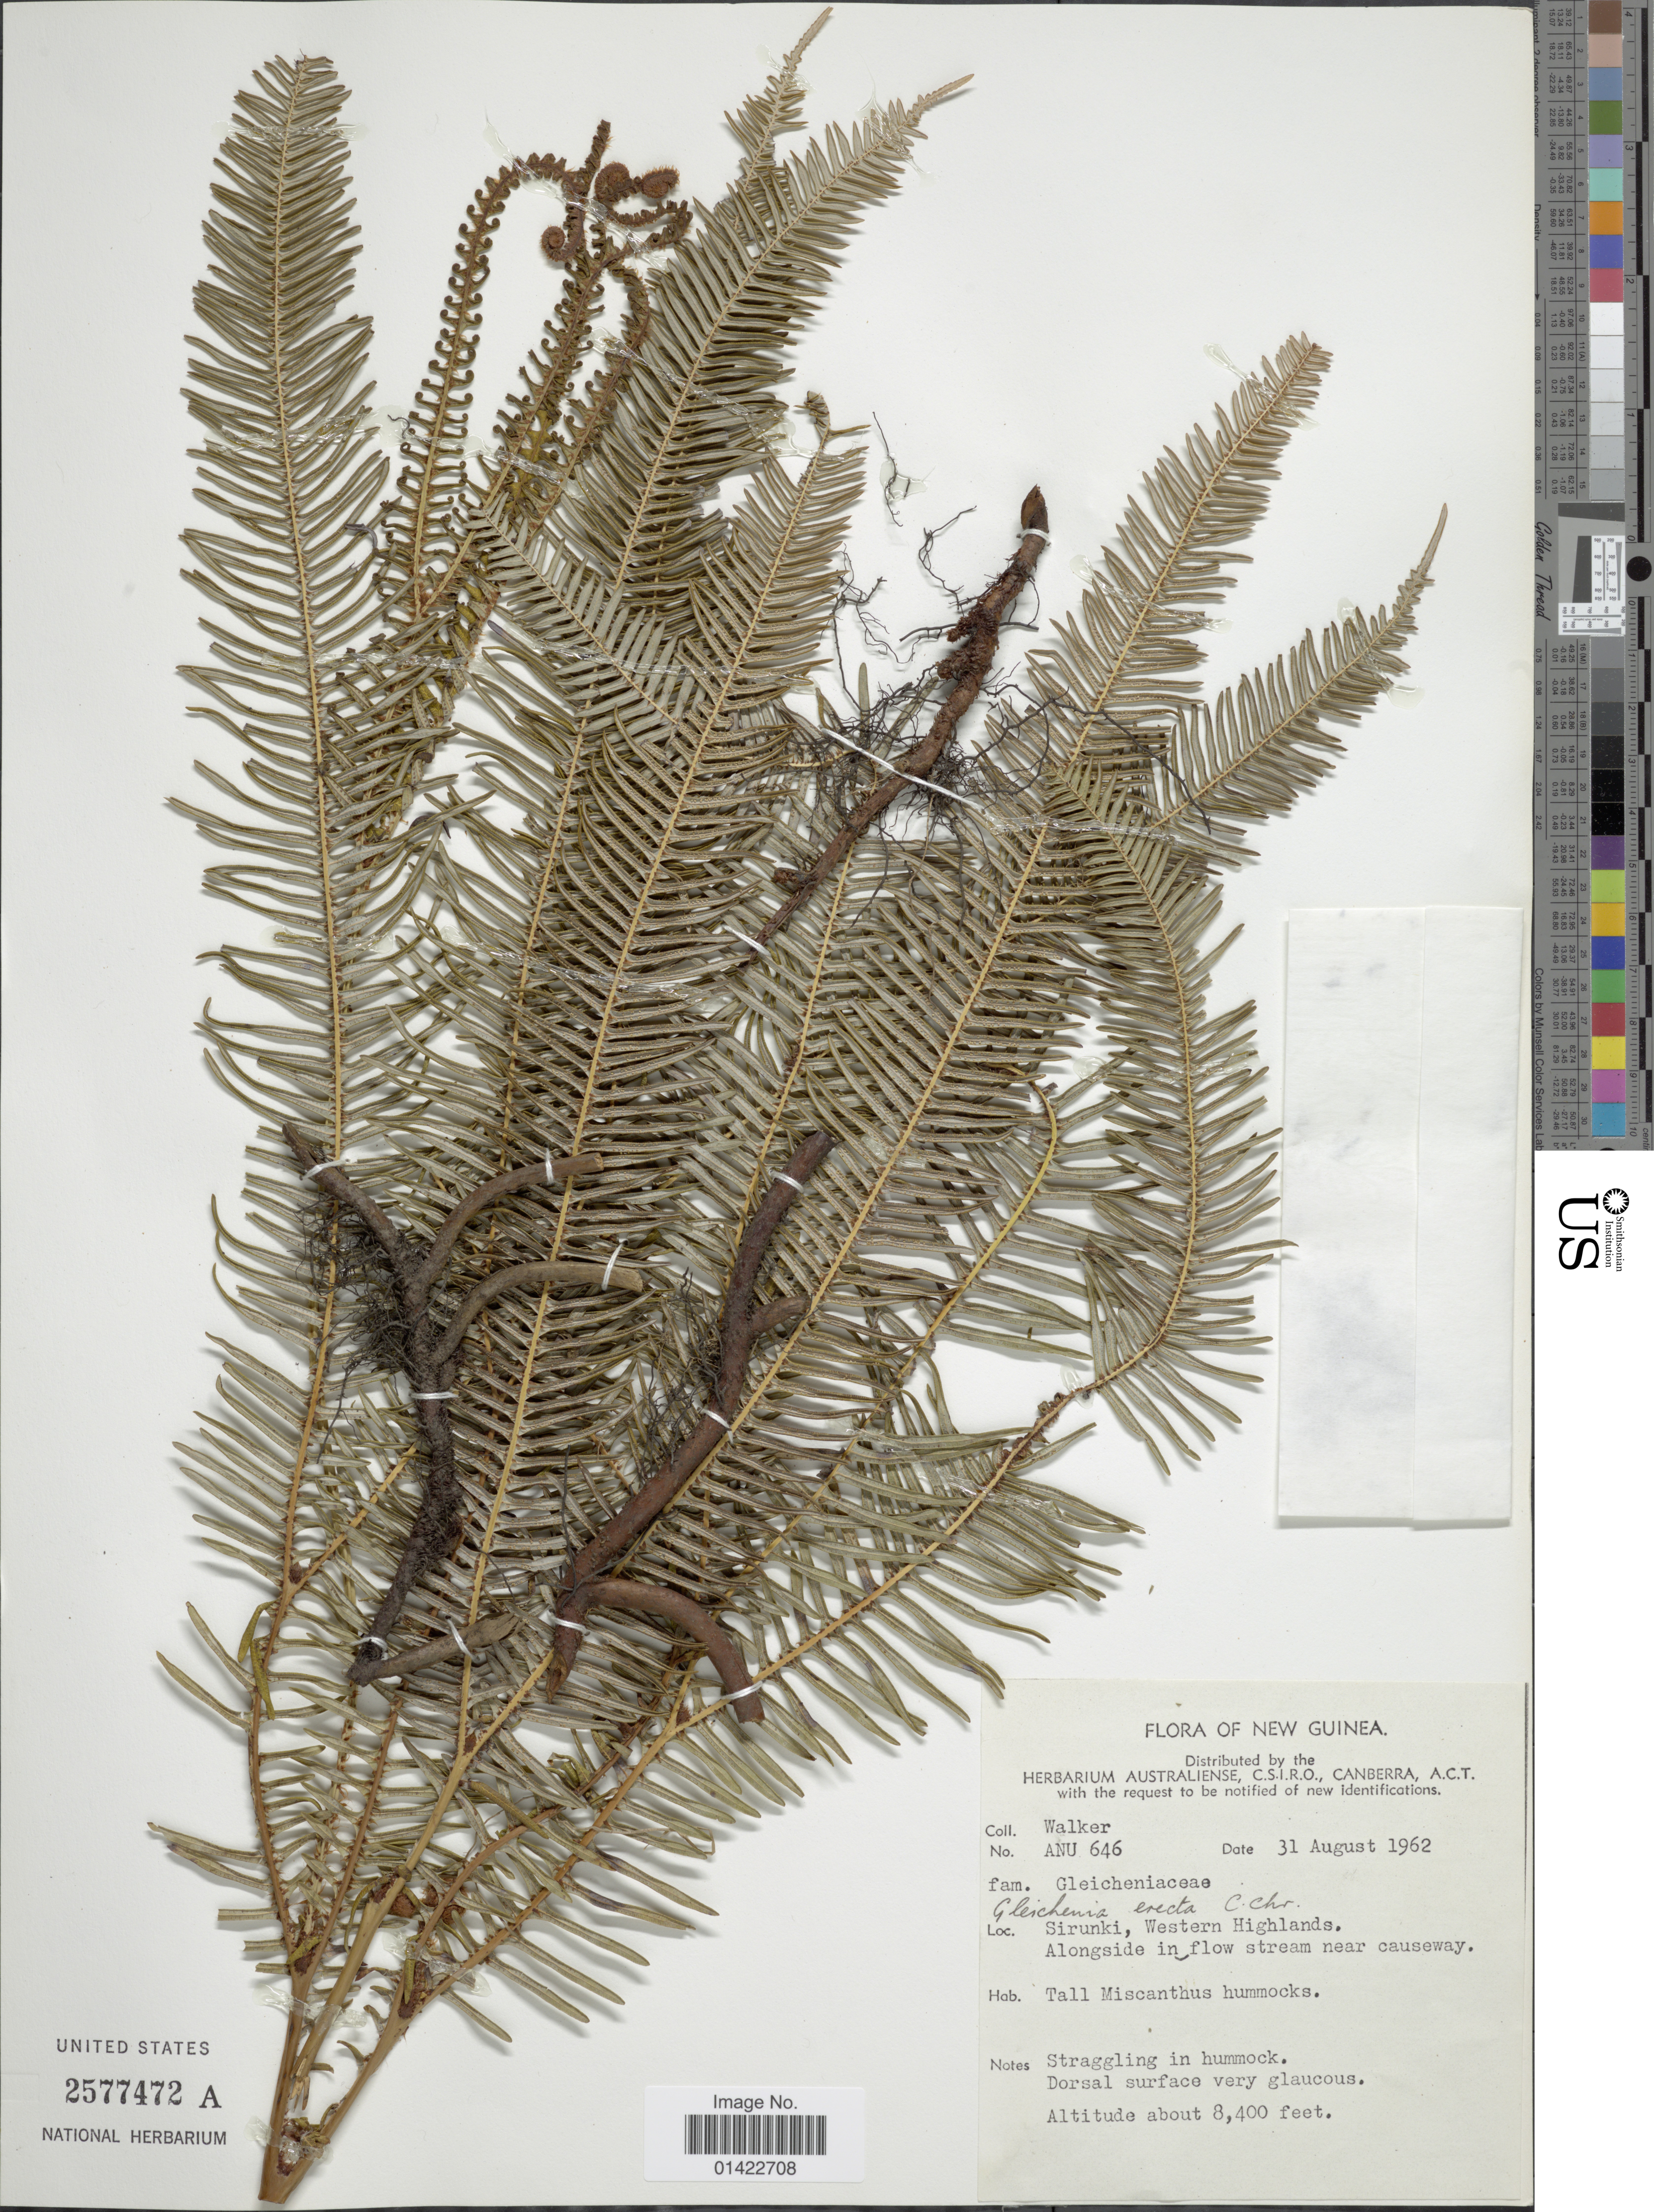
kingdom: Plantae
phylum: Tracheophyta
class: Polypodiopsida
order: Gleicheniales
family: Gleicheniaceae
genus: Sticherus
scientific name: Sticherus erectus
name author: (C. Chr.) Copel.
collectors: -. Walker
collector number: ANU 646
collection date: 1962-08-31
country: Papua New Guinea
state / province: Western Highlands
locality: Sirunki. Alongside inflow stream near causeway.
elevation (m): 2560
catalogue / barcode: US 2577472